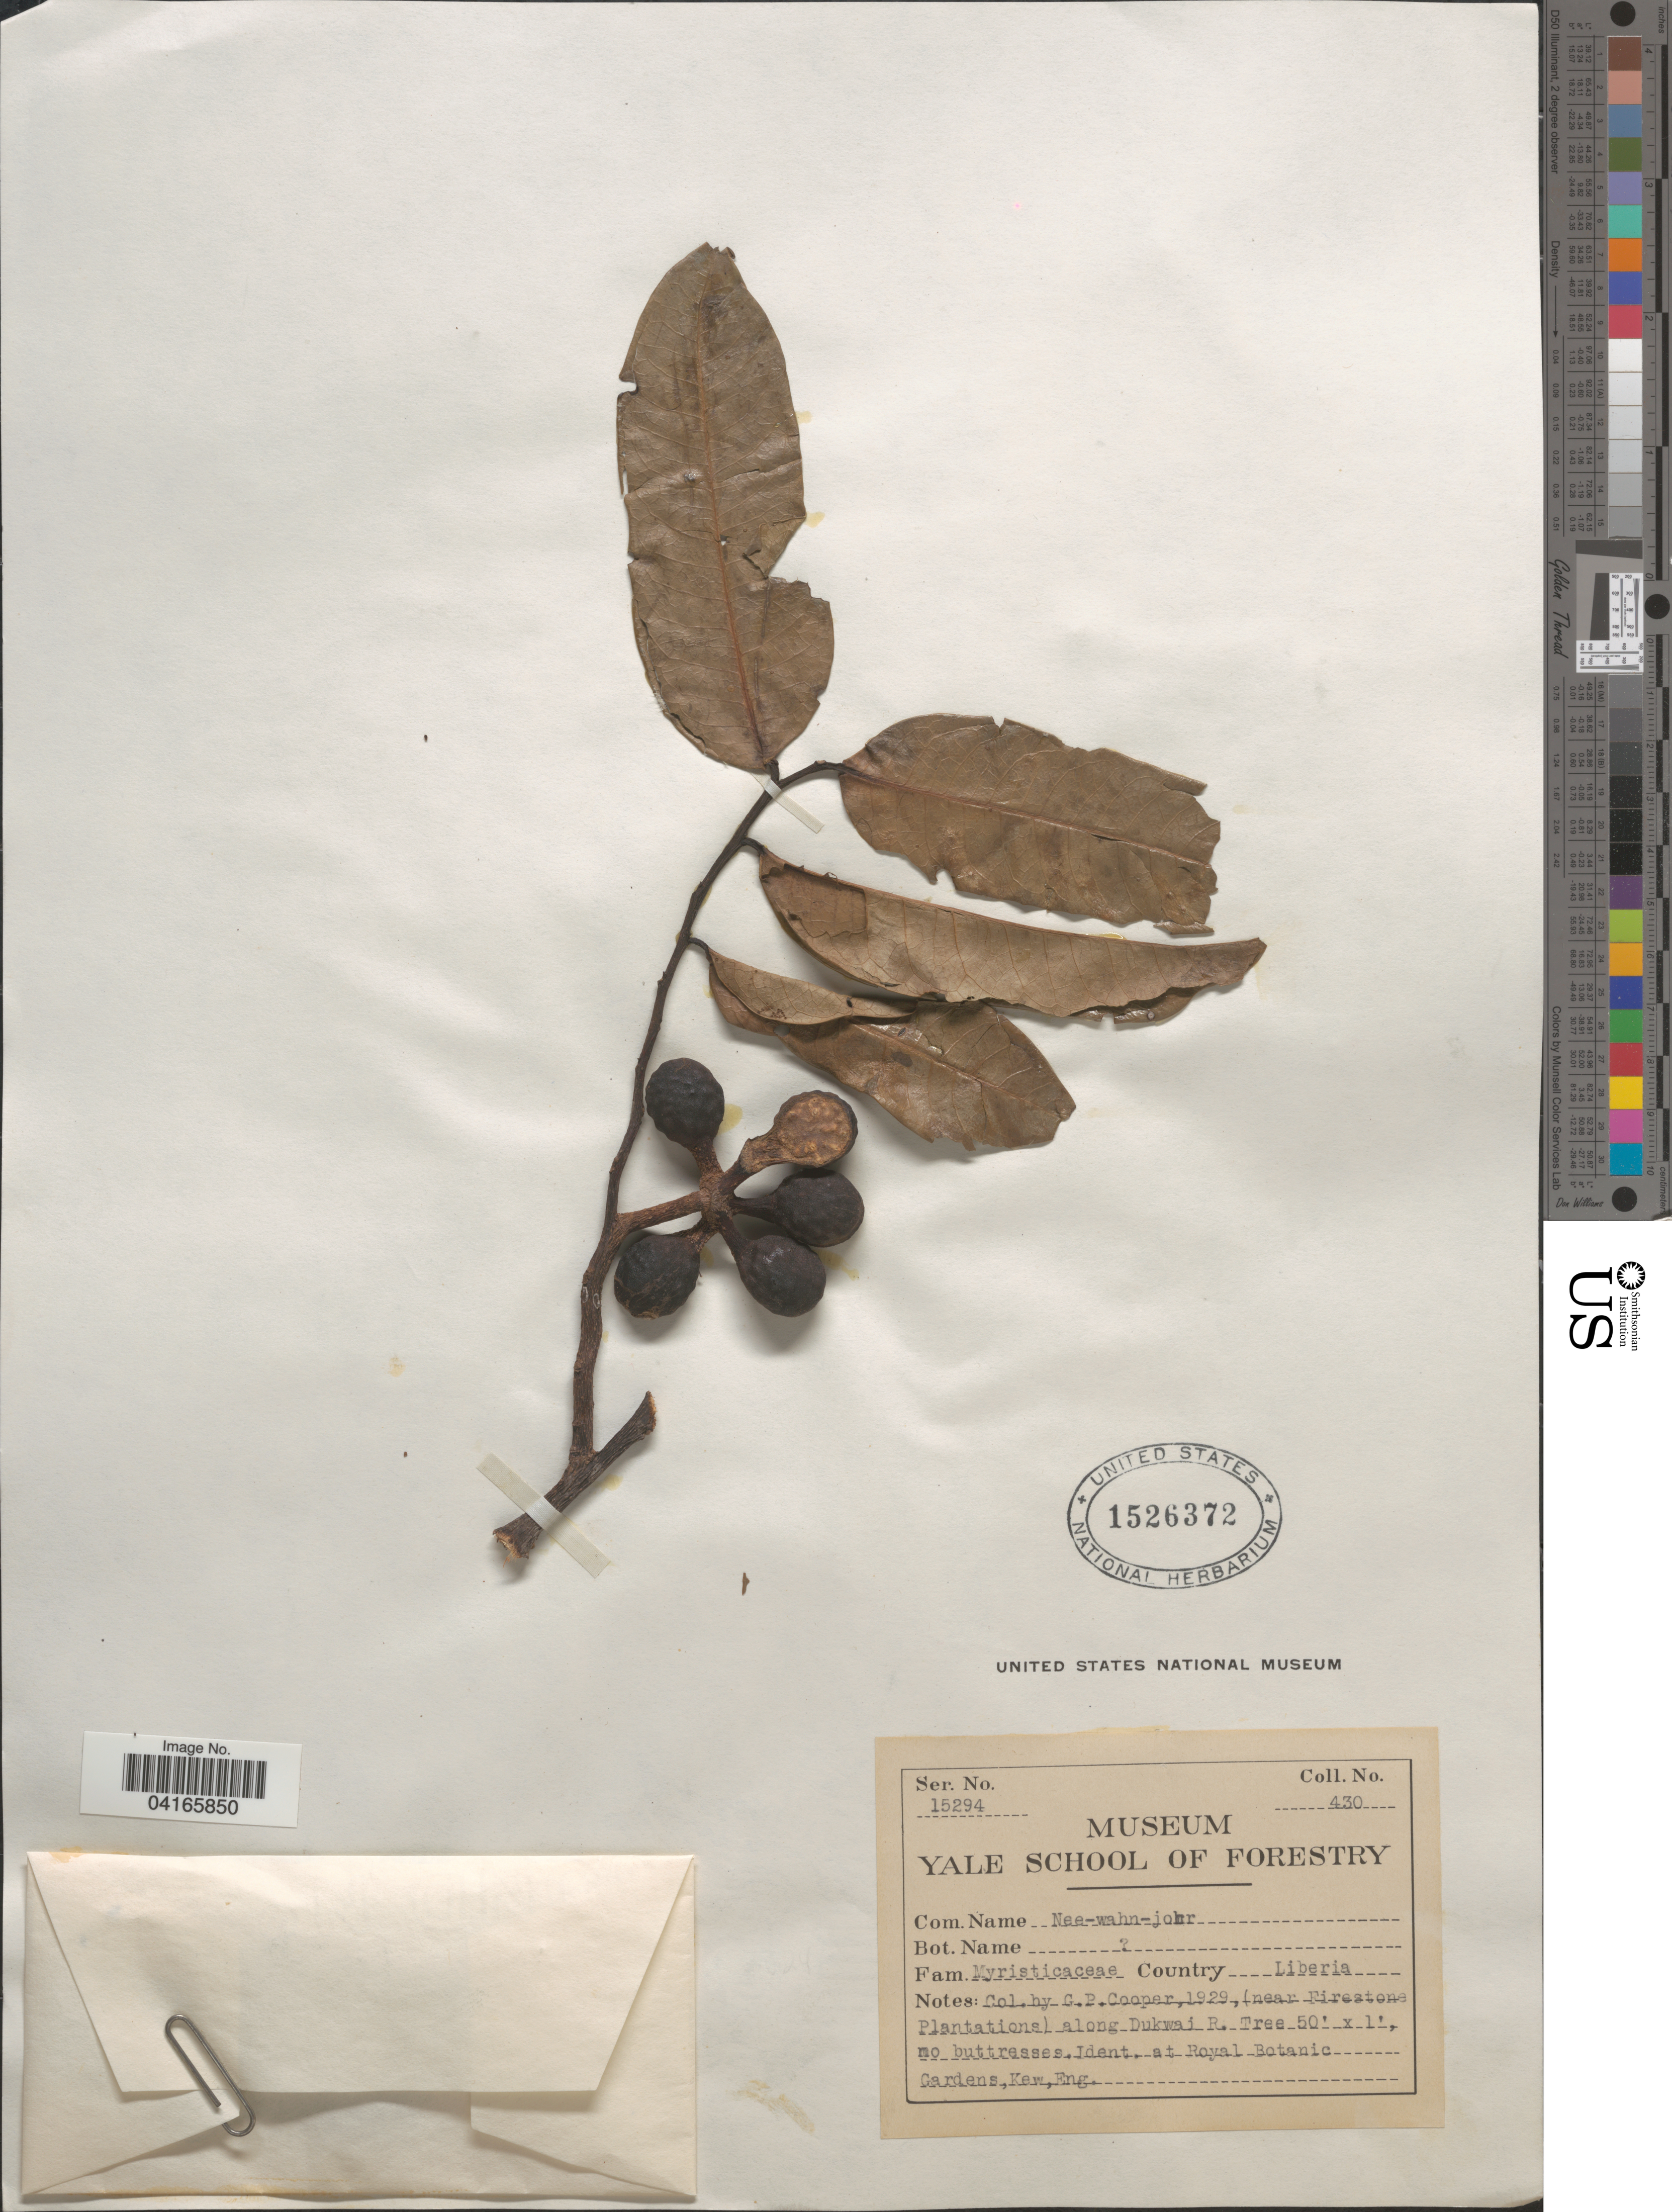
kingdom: Plantae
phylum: Tracheophyta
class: Magnoliopsida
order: Magnoliales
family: Myristicaceae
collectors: C. Cooper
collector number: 430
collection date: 1929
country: Liberia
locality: (near Firestone [interpreted] Plantations) along Dukwai R.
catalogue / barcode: US 1526372